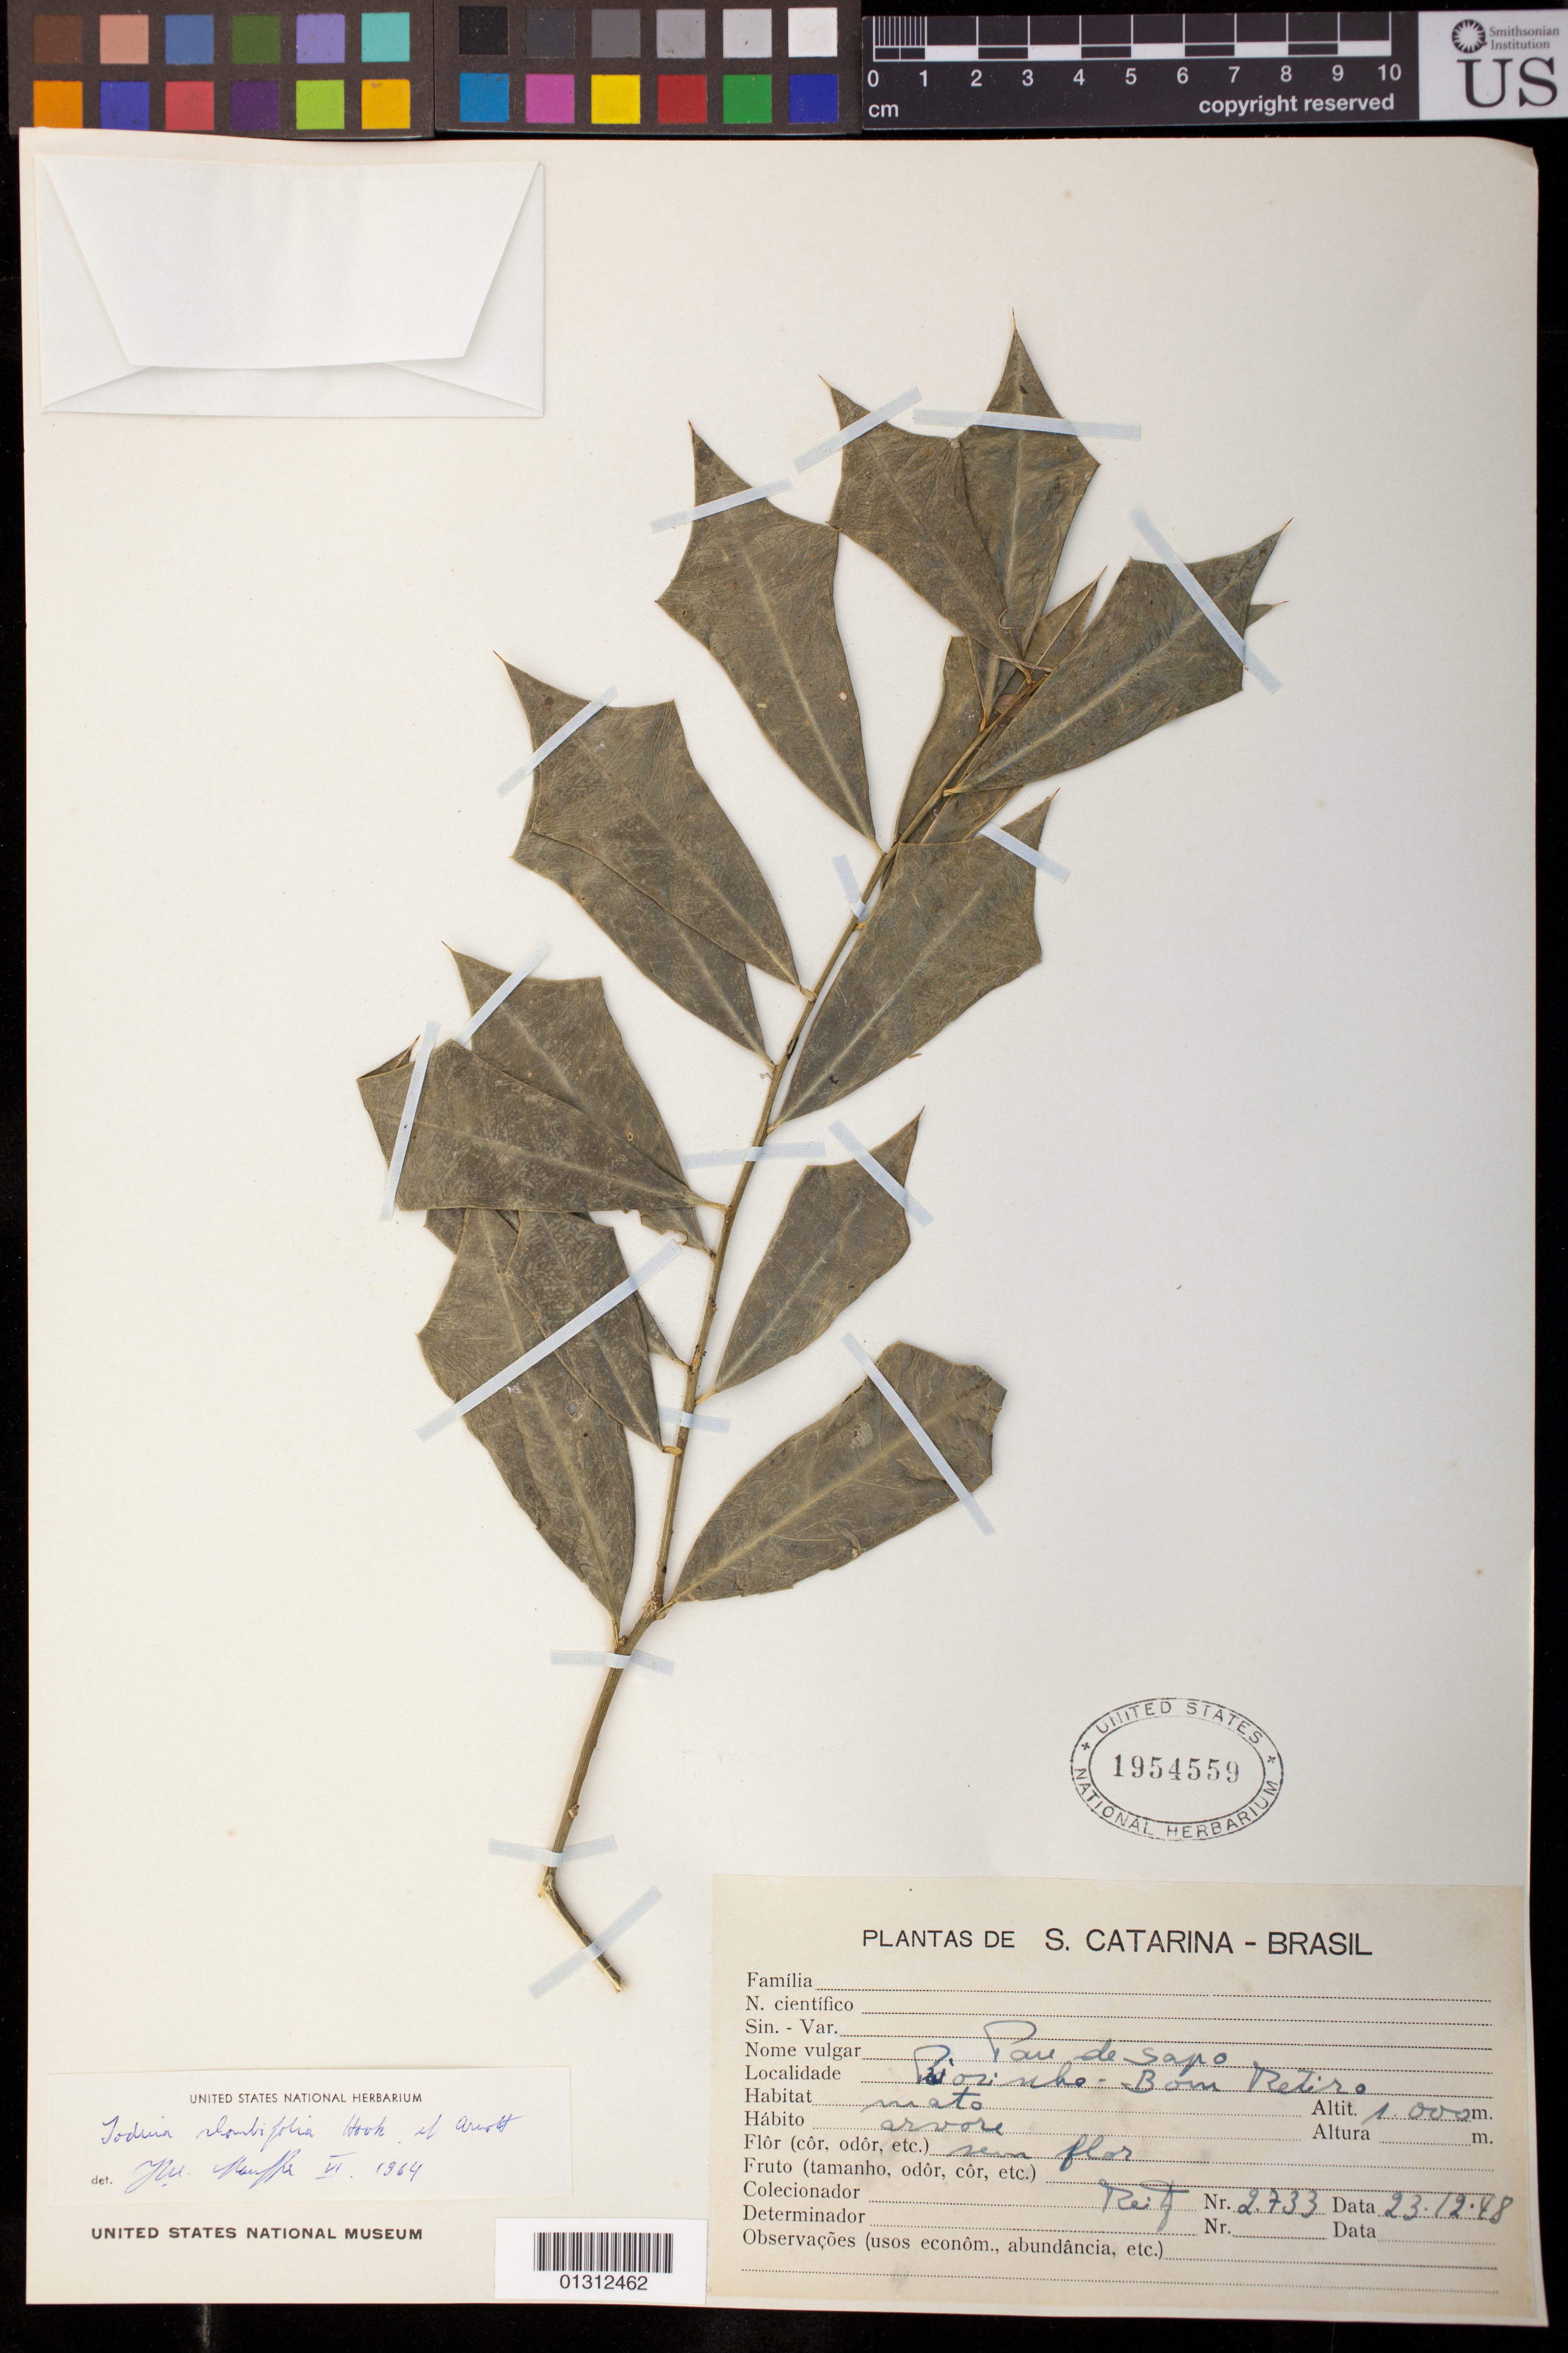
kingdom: Plantae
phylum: Tracheophyta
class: Magnoliopsida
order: Santalales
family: Cervantesiaceae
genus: Jodina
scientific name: Jodina rhombifolia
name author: (Hook. & Arn.) Reissek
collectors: R. Reitz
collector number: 2733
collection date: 1948-12-23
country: Brazil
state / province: Santa Catarina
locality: Bom Retiro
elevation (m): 1000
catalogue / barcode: US 1954559